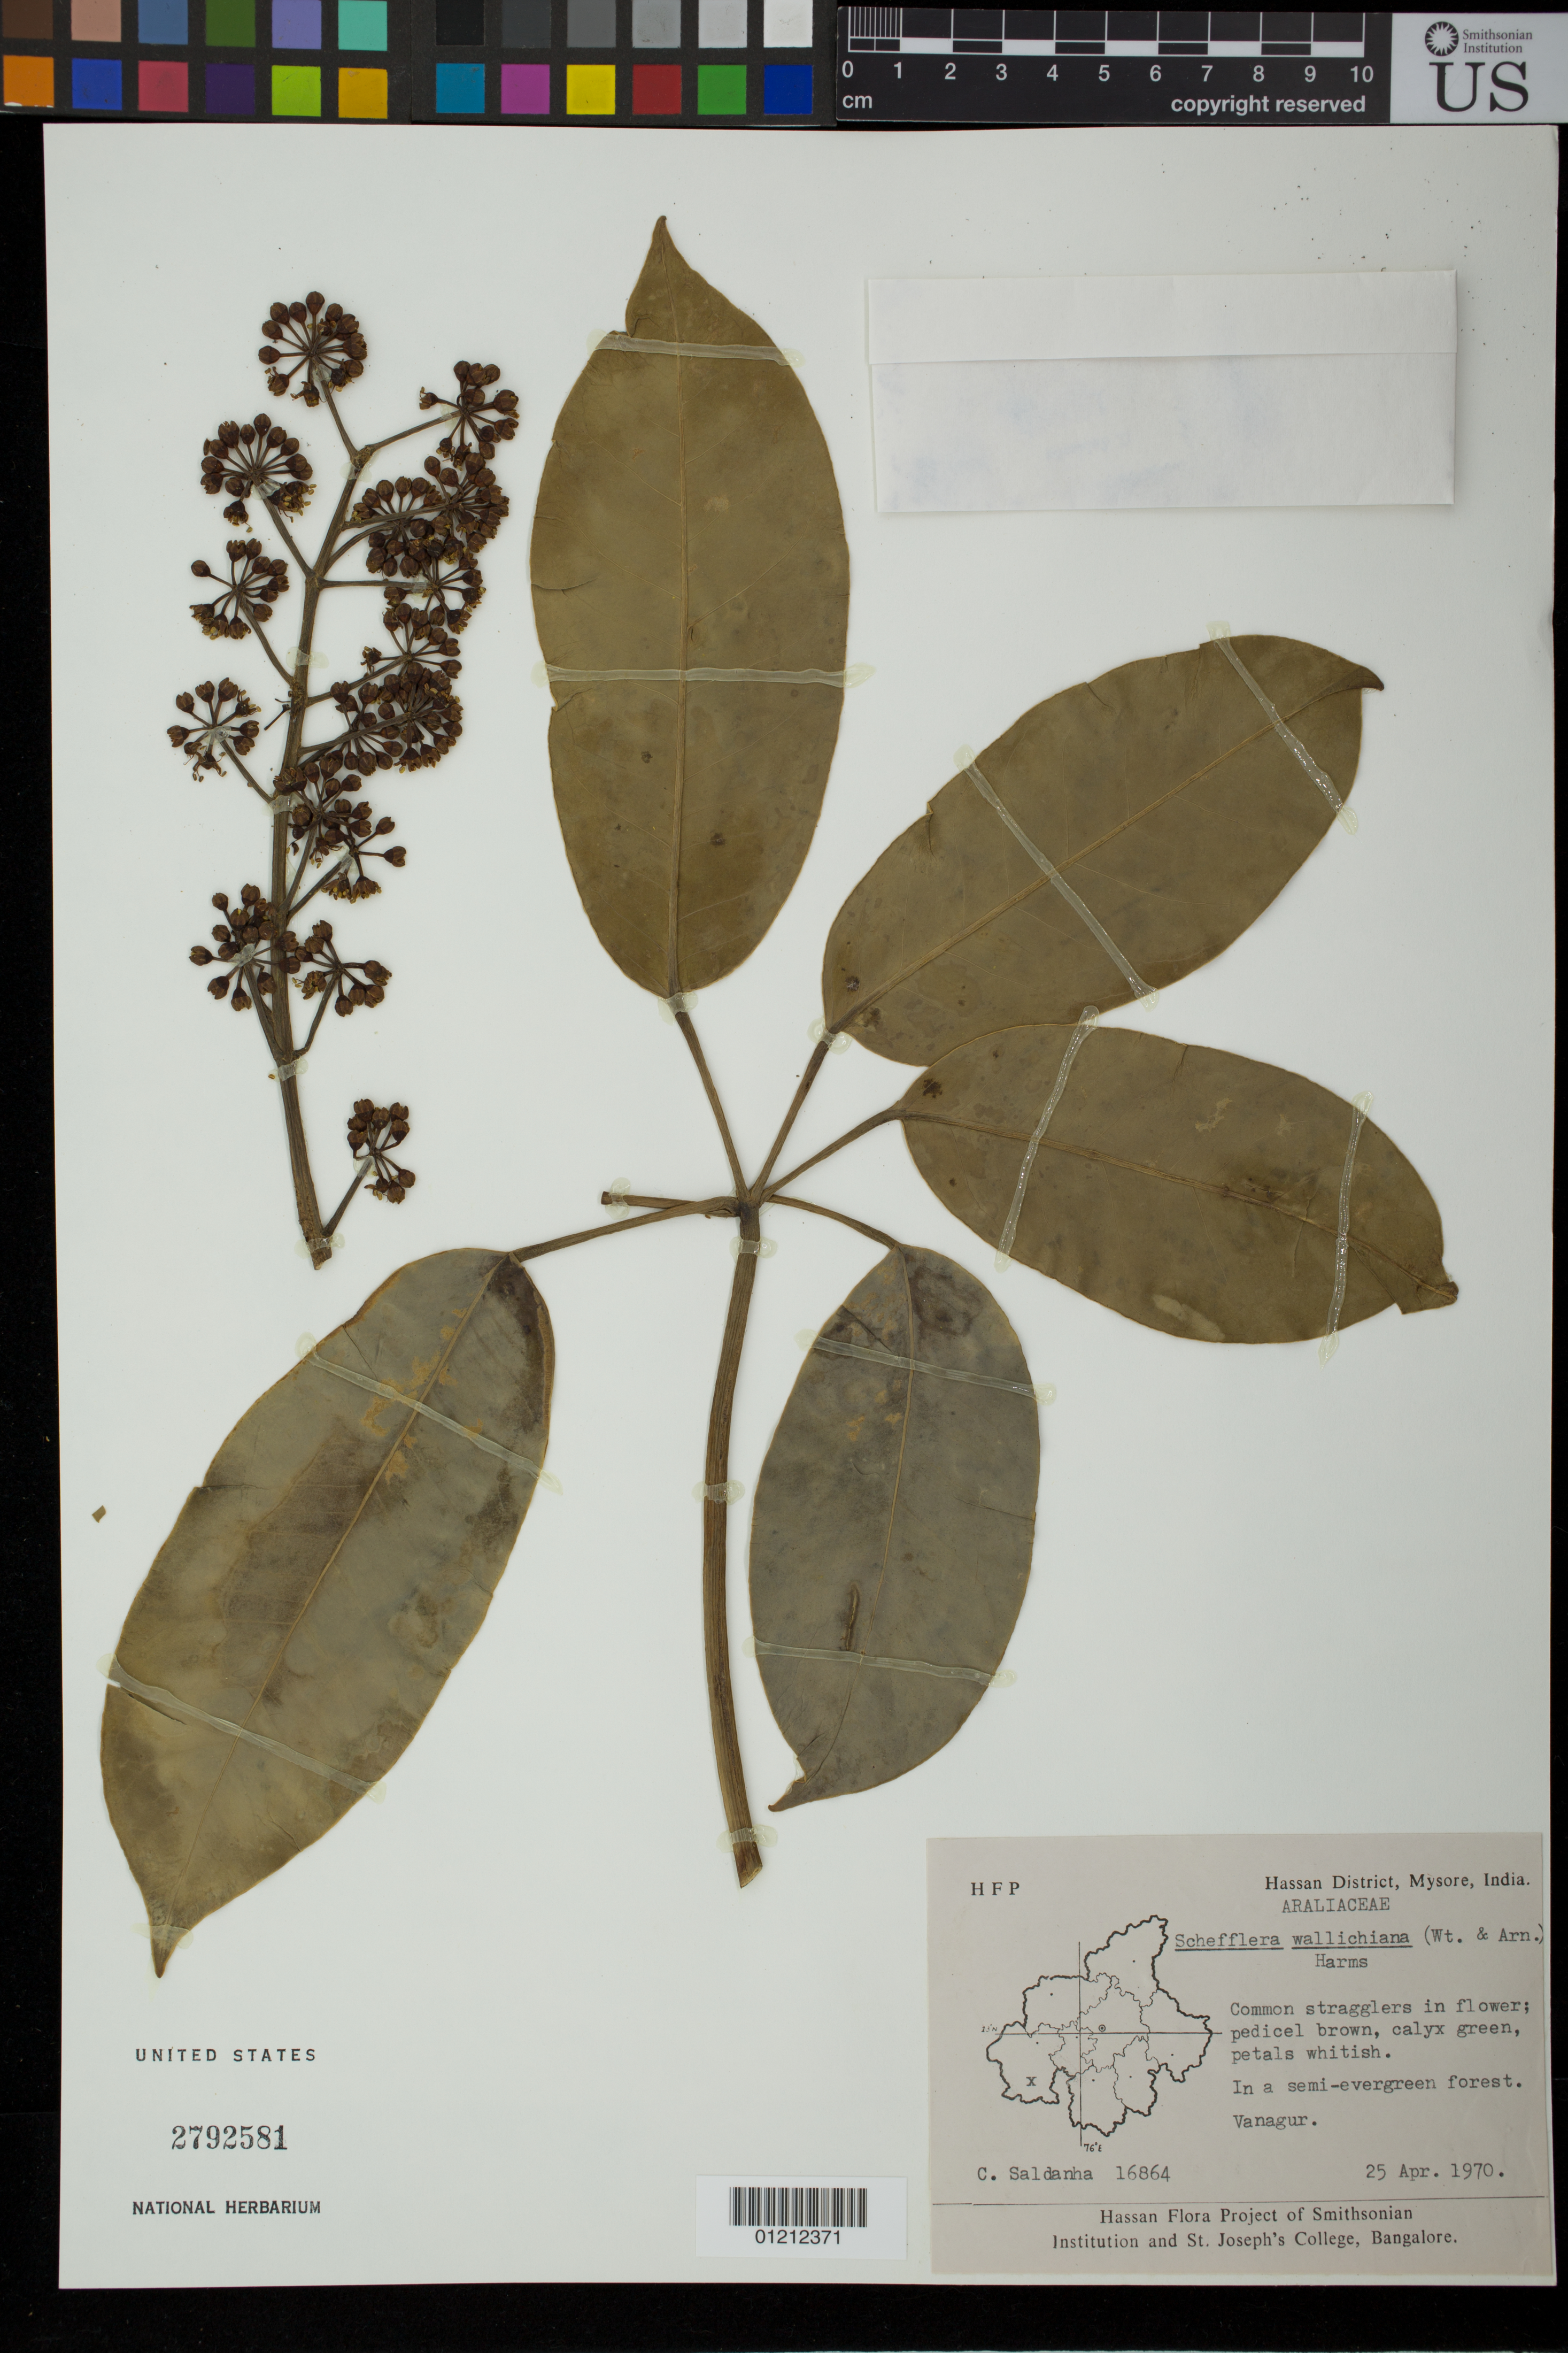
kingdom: Plantae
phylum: Tracheophyta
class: Magnoliopsida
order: Apiales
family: Araliaceae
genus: Schefflera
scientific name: Schefflera wallichiana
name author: Harms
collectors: C. J. Saldanha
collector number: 16864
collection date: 1970-04-23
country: India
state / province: Karnataka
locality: Hassan District, Mysore. Vanagur. In a semi-evergreen forest.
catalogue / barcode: US 2792581